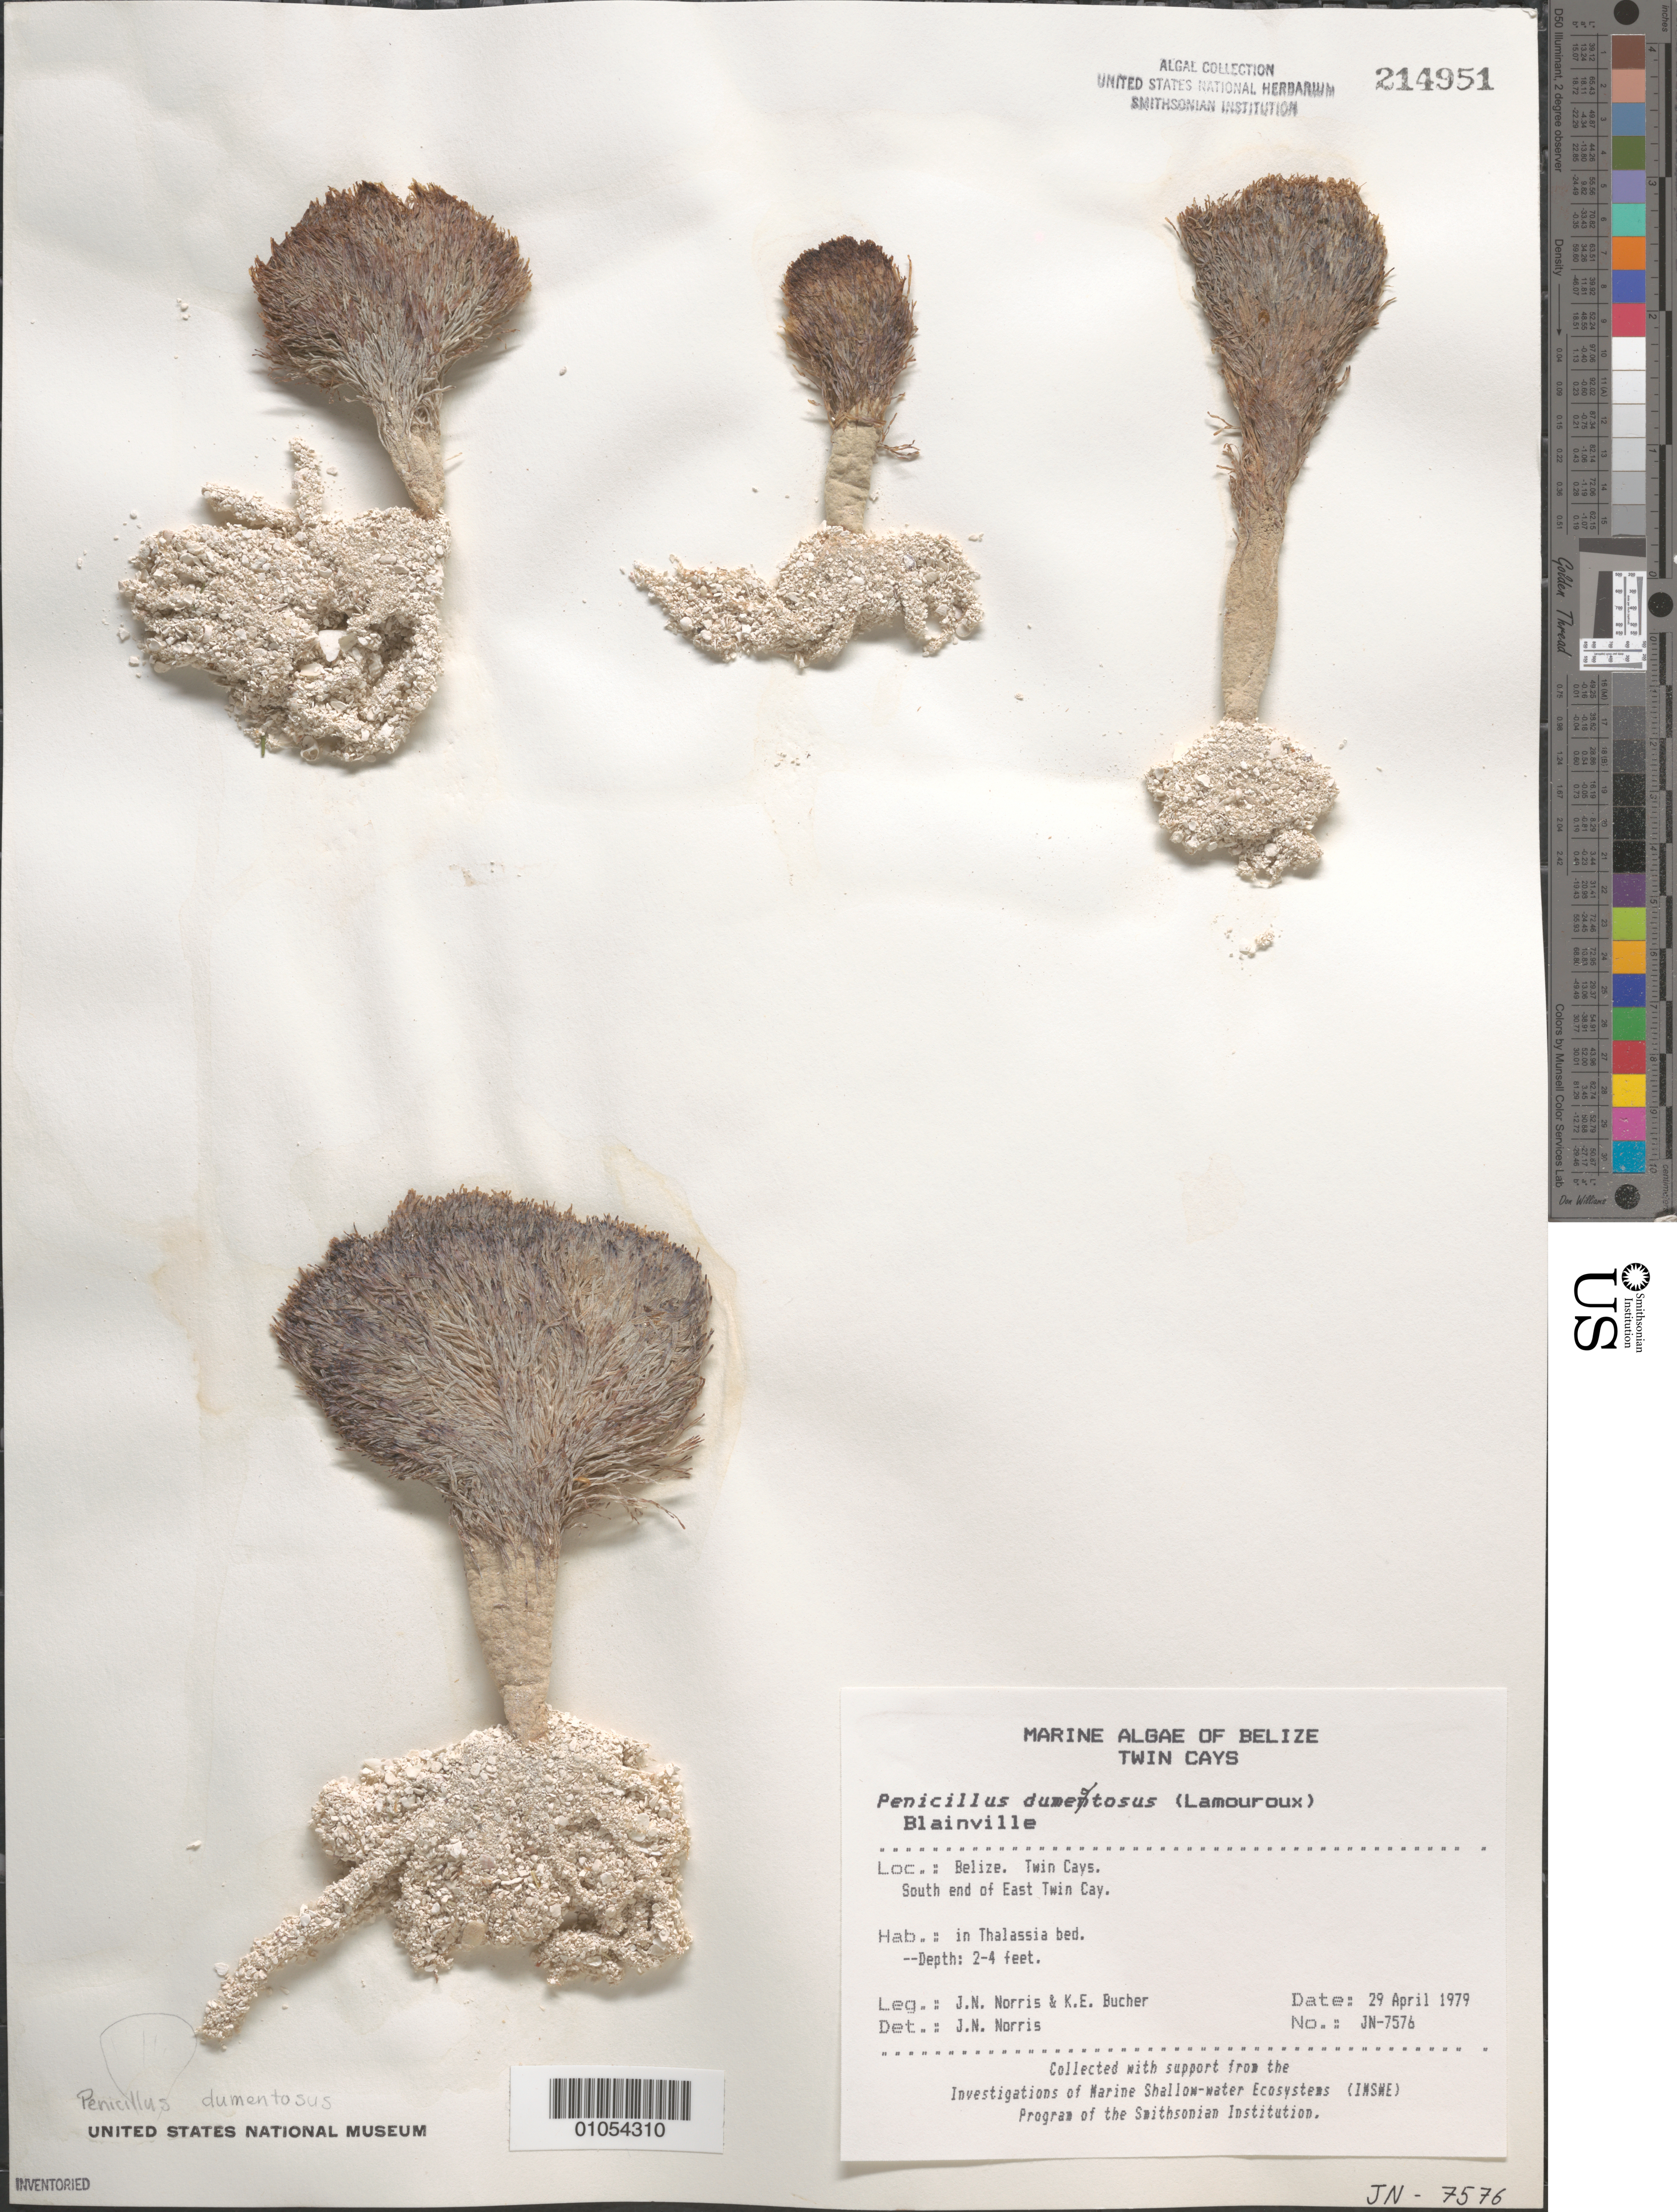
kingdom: Plantae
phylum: Chlorophyta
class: Ulvophyceae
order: Bryopsidales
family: Udoteaceae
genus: Penicillus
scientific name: Penicillus dumetosus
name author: (J.V.Lamouroux) Blainville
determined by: Norris, James N.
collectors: J. N. Norris & K. E. Bucher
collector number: JN-7576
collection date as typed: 29 Apr 1979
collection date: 1979-04-29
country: Belize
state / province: Stann Creek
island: East Twin Cay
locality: South end of East Twin Cay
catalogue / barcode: US 214951